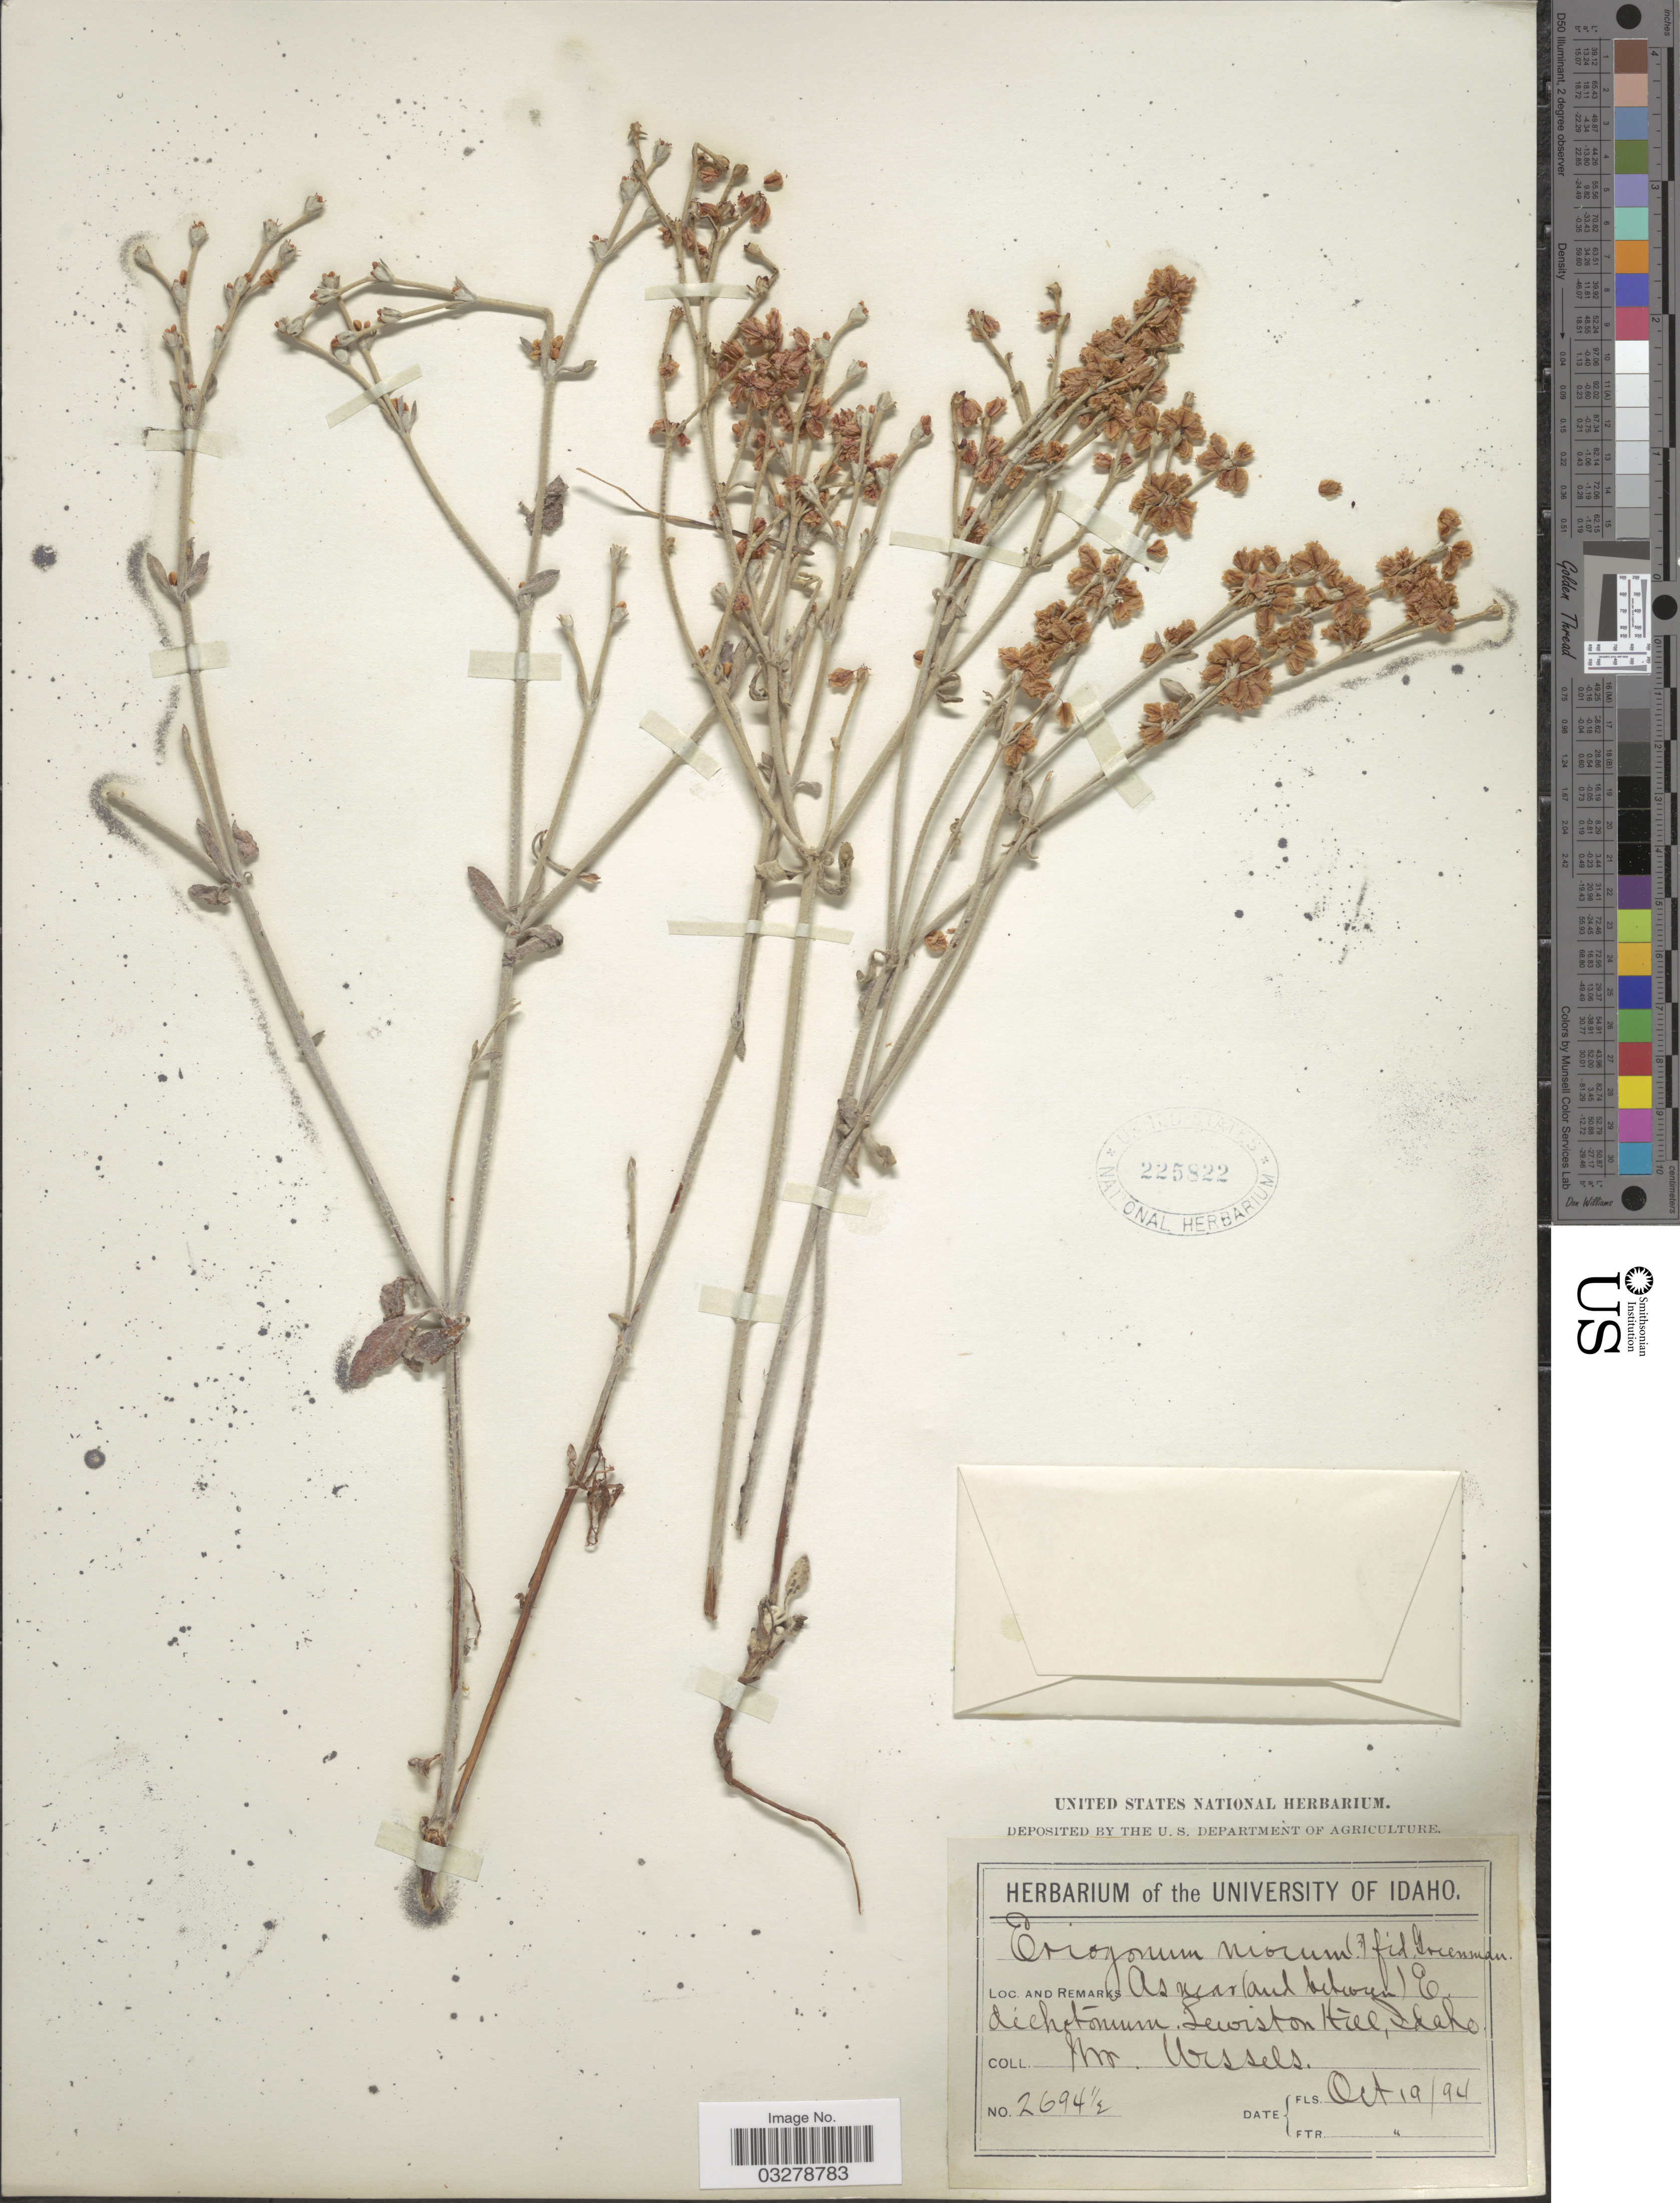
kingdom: Plantae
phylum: Tracheophyta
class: Magnoliopsida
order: Caryophyllales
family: Polygonaceae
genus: Eriogonum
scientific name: Eriogonum niverum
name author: Douglas ex Benth.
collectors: Mr. Urssels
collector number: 2694½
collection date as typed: Transcribed d/m/y: 19/10/94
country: United States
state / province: Idaho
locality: Lewiston Hill.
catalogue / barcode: US 225822